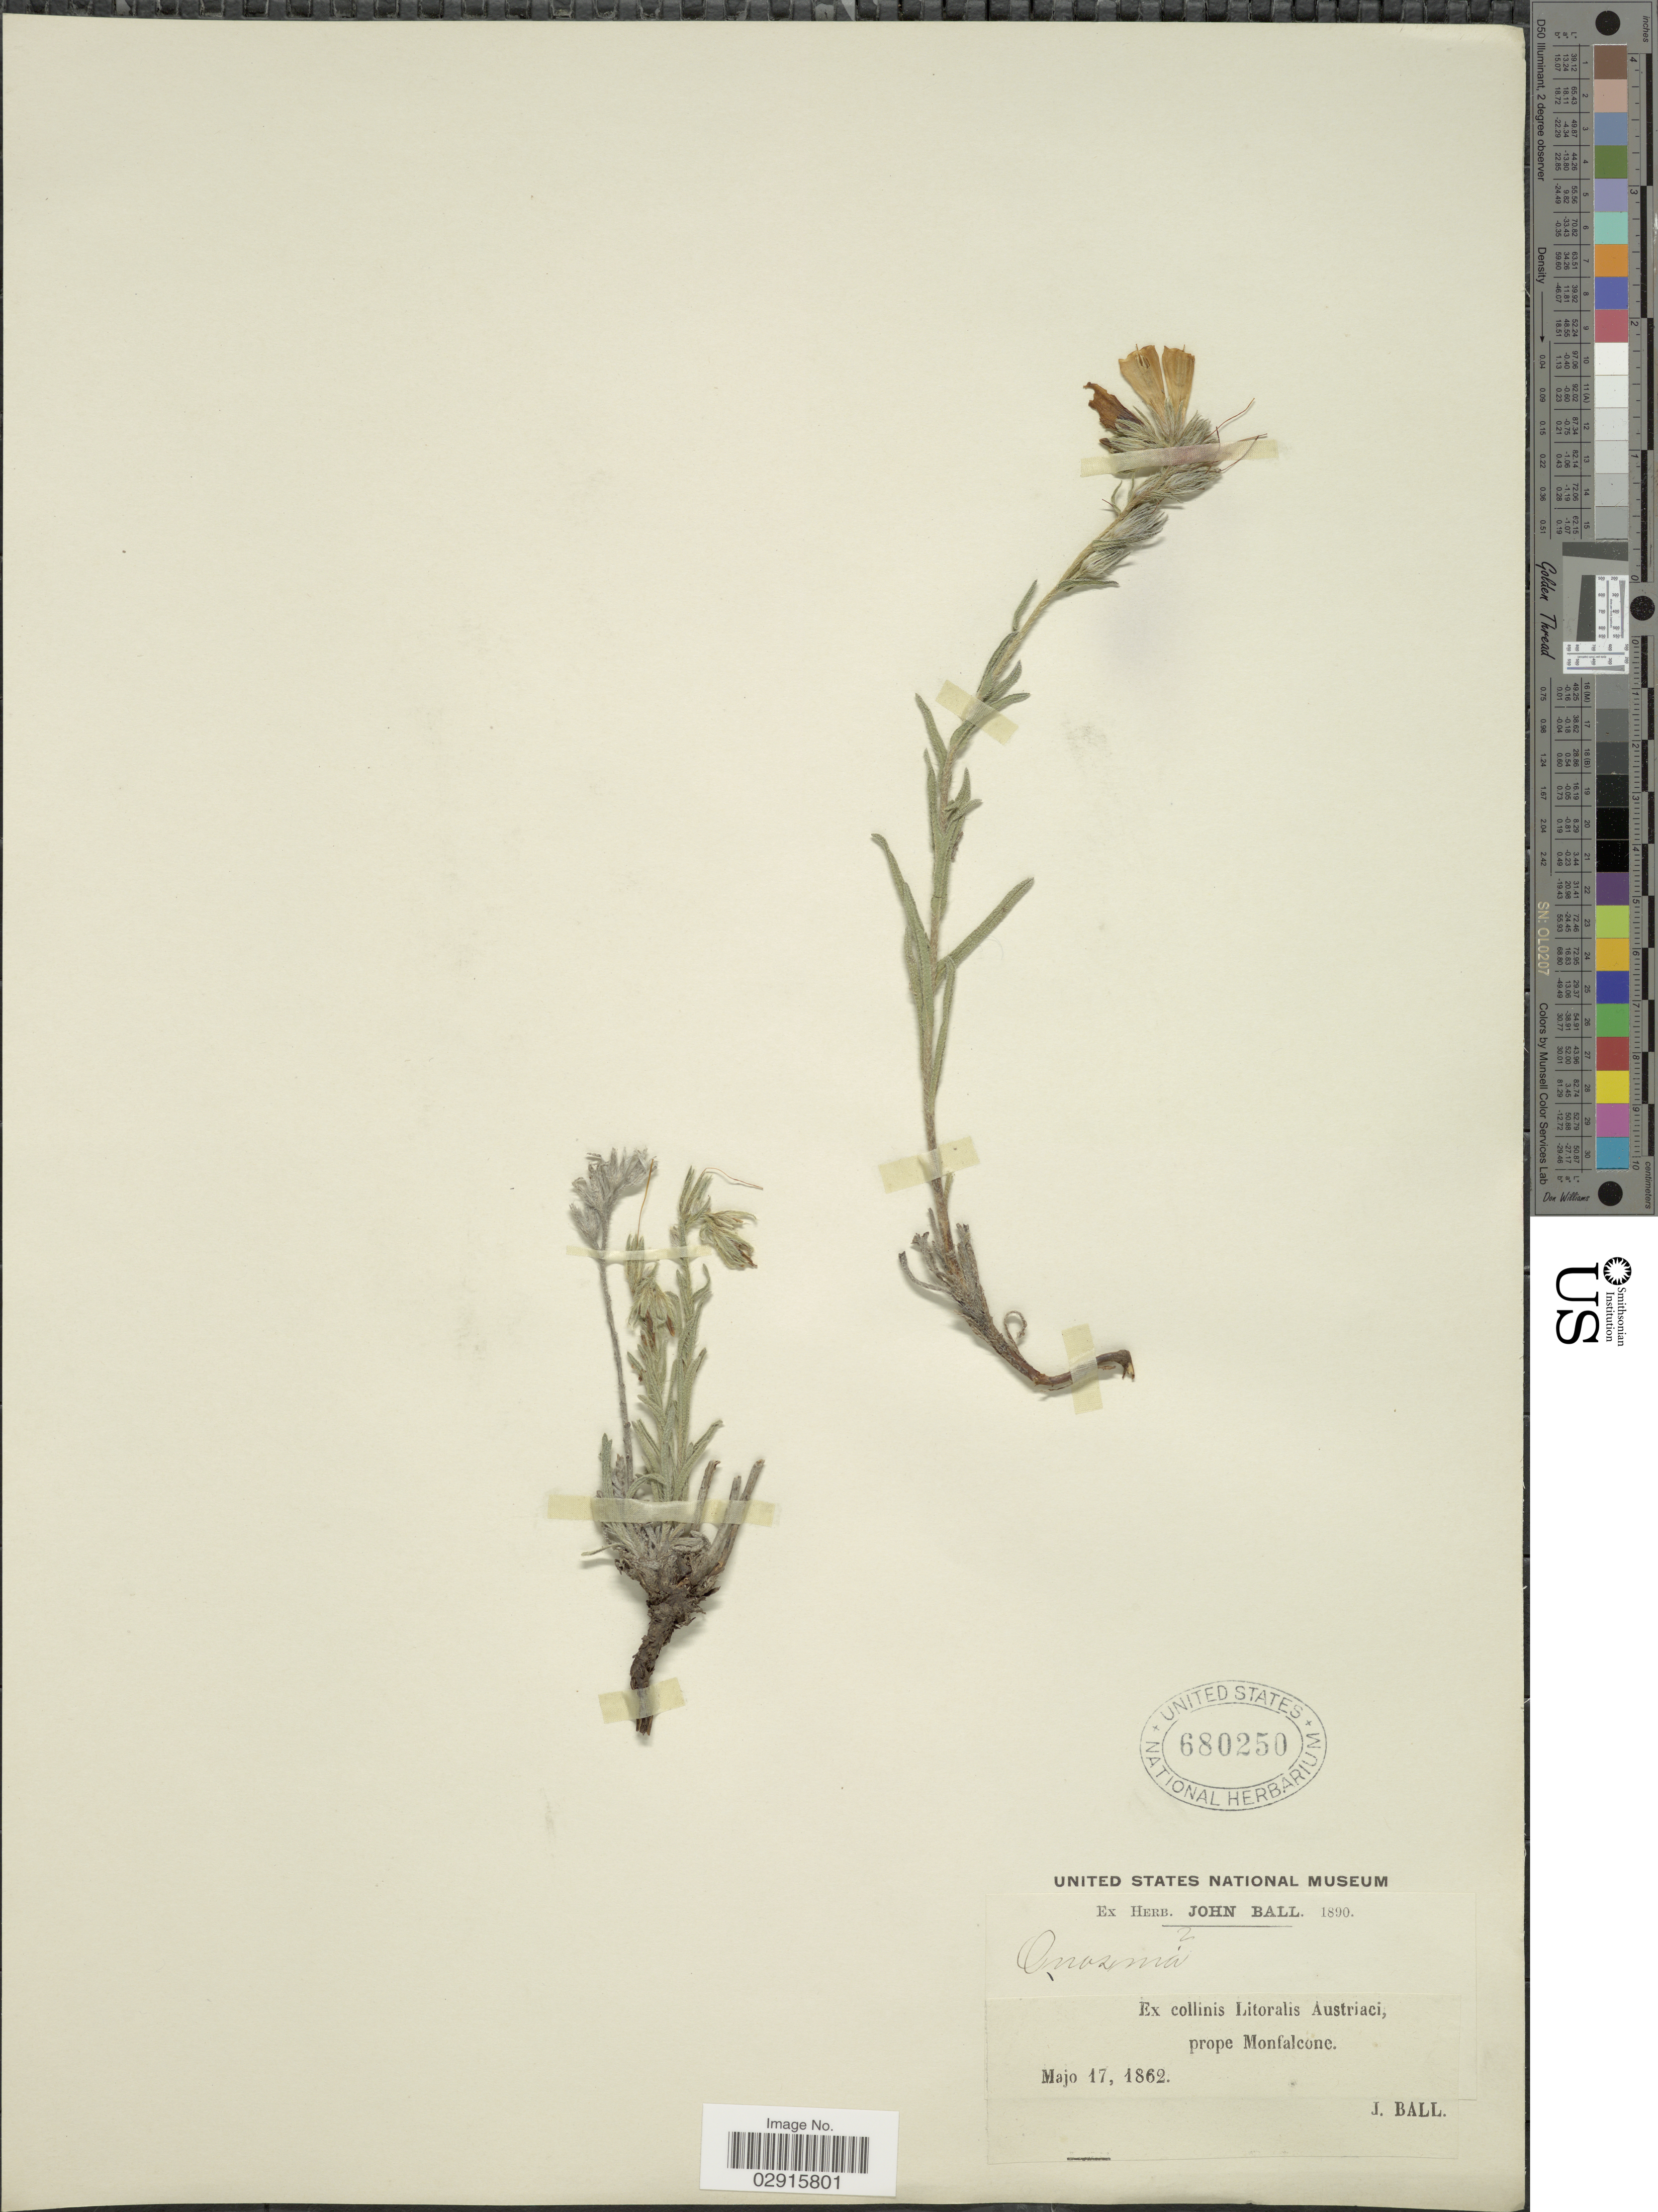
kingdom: Plantae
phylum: Tracheophyta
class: Magnoliopsida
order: Boraginales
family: Boraginaceae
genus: Onosma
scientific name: Onosma sp.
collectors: J. Ball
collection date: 1862-05-17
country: Austria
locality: Ex collinis Litoralis Austriaci, prope Monfalcone.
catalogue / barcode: US 680250